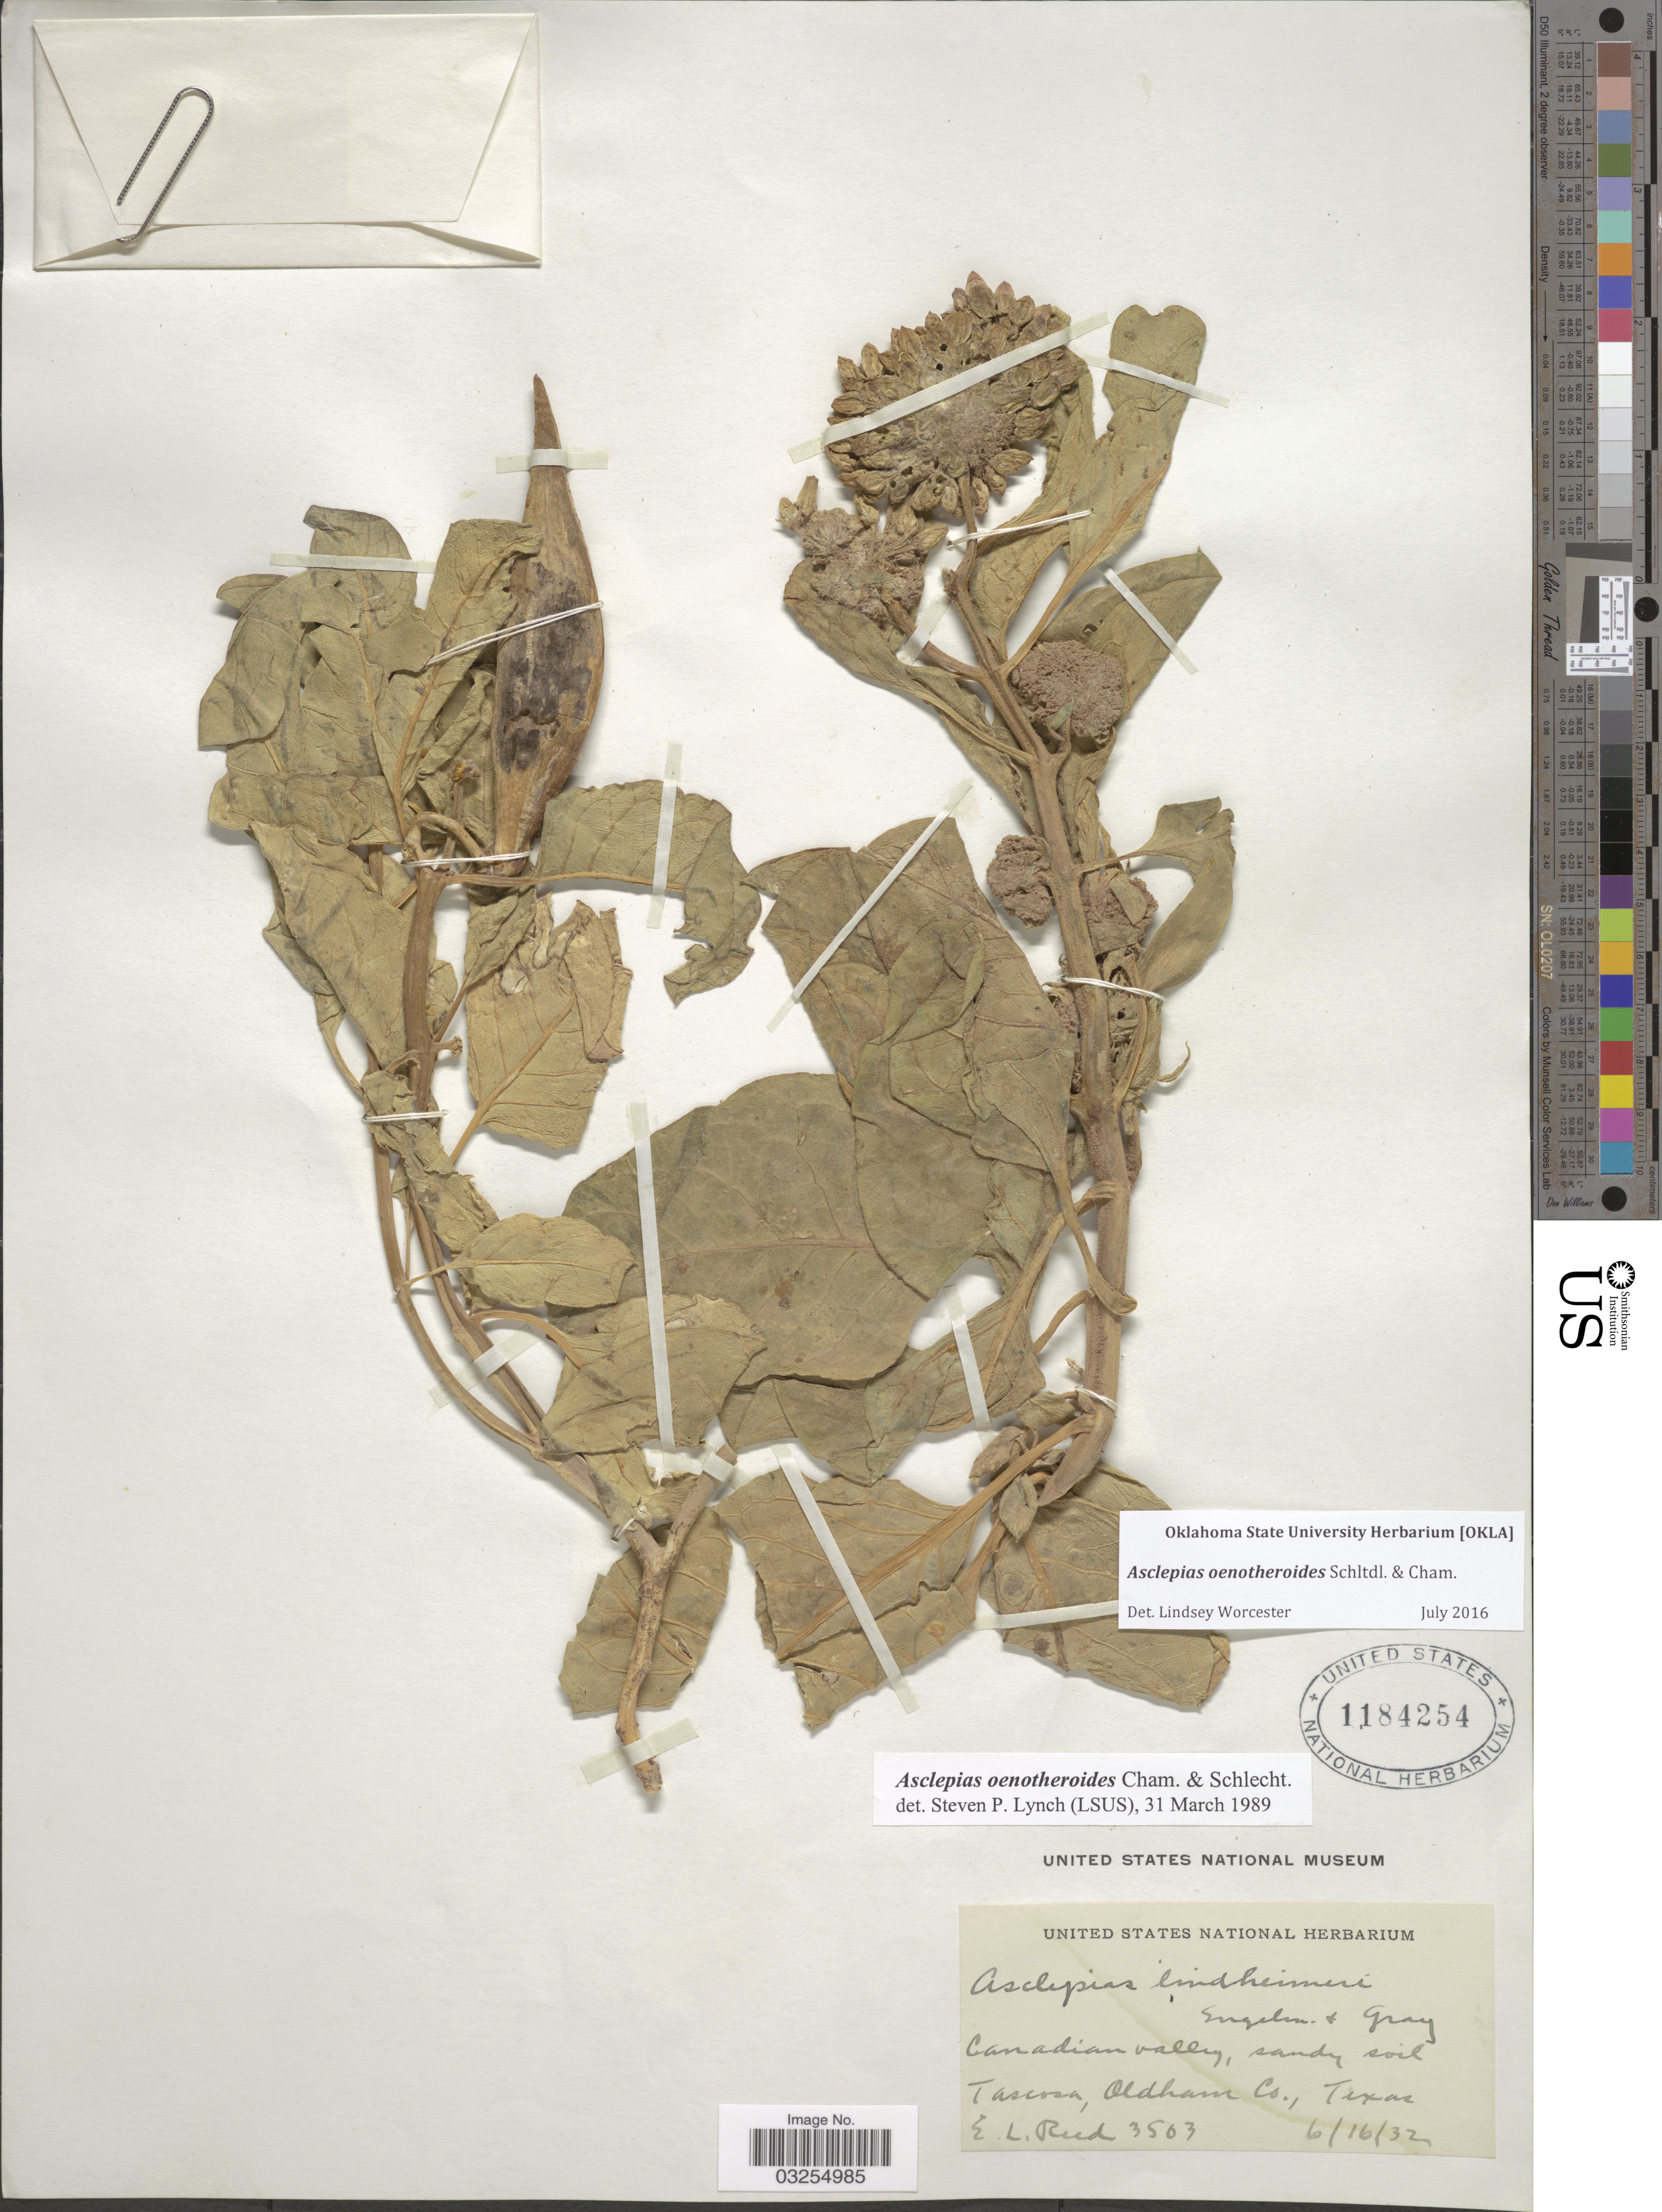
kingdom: Plantae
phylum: Tracheophyta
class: Magnoliopsida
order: Gentianales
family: Apocynaceae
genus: Asclepias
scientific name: Asclepias oenotheroides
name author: Schltdl. & Cham.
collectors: E. Reed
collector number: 3503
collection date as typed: Transcribed d/m/y: 16/6/32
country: United States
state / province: Texas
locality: Canadian valley, sandy soil. Tascosa, Oldham Co.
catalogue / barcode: US 1184254